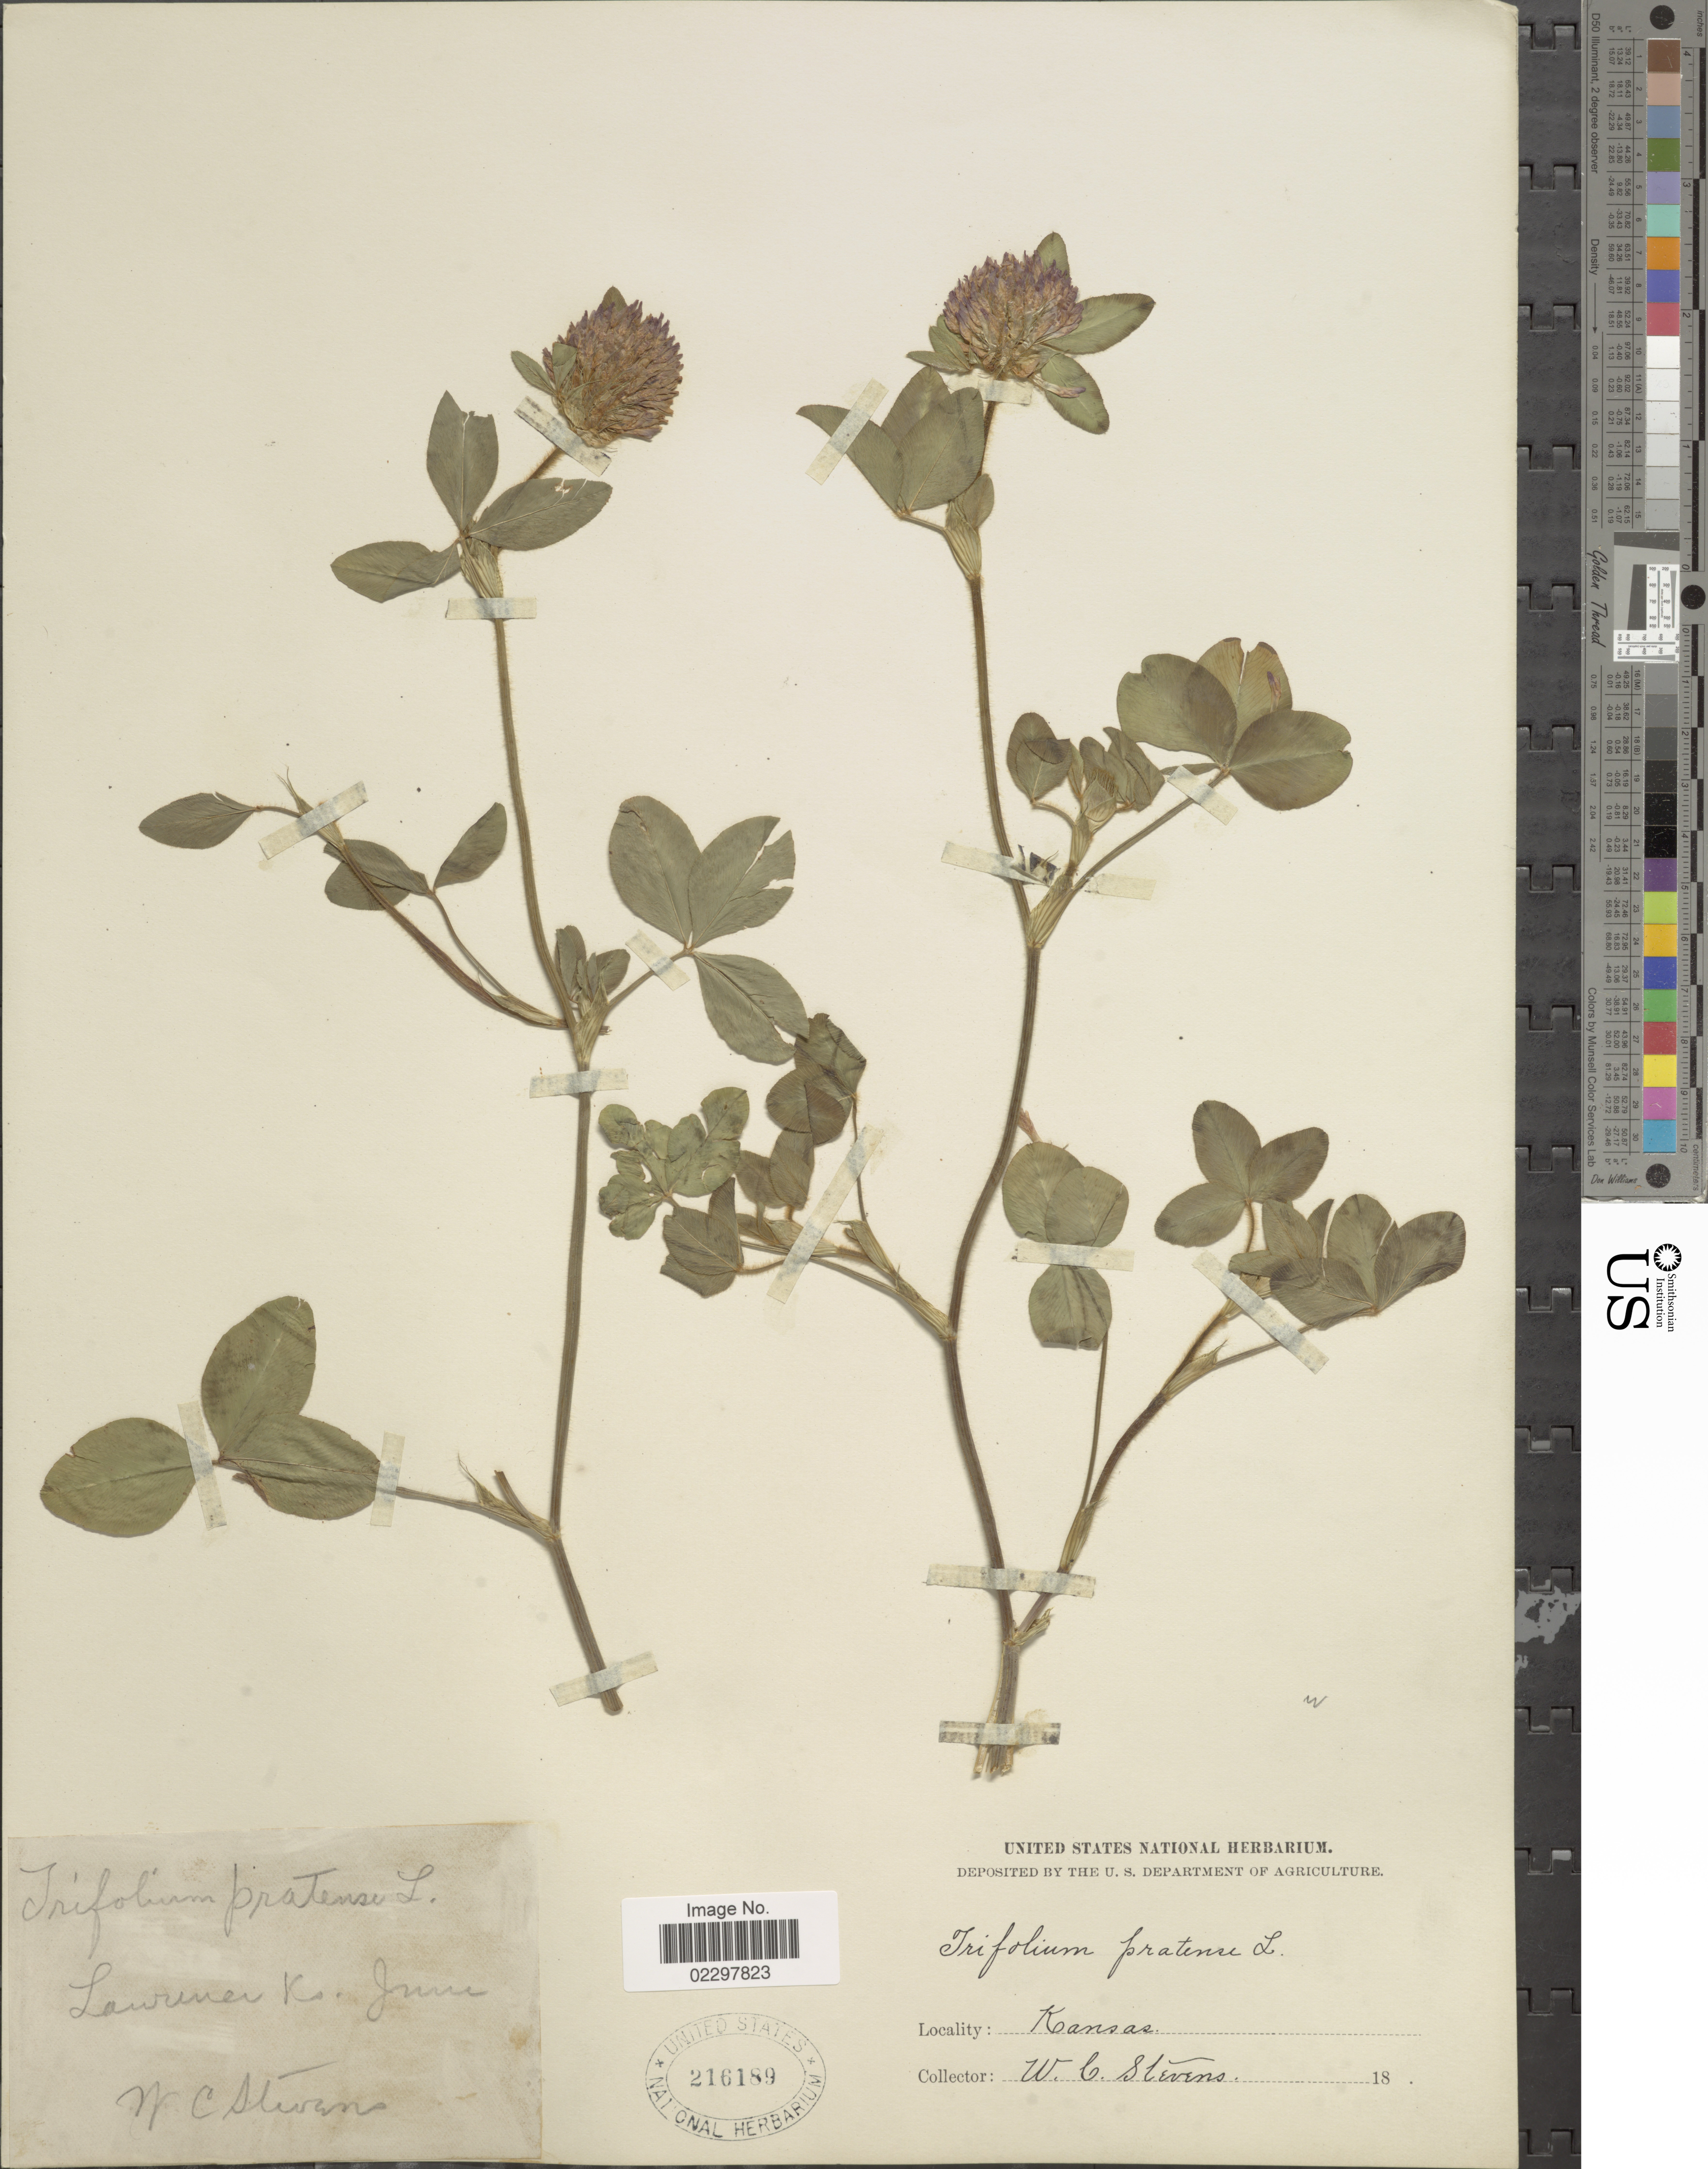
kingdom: Plantae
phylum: Tracheophyta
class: Magnoliopsida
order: Fabales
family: Fabaceae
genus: Trifolium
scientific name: Trifolium pratense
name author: L.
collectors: W. C. Stevens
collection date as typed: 18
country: United States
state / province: Kansas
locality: Lawrence Ks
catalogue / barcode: US 216189